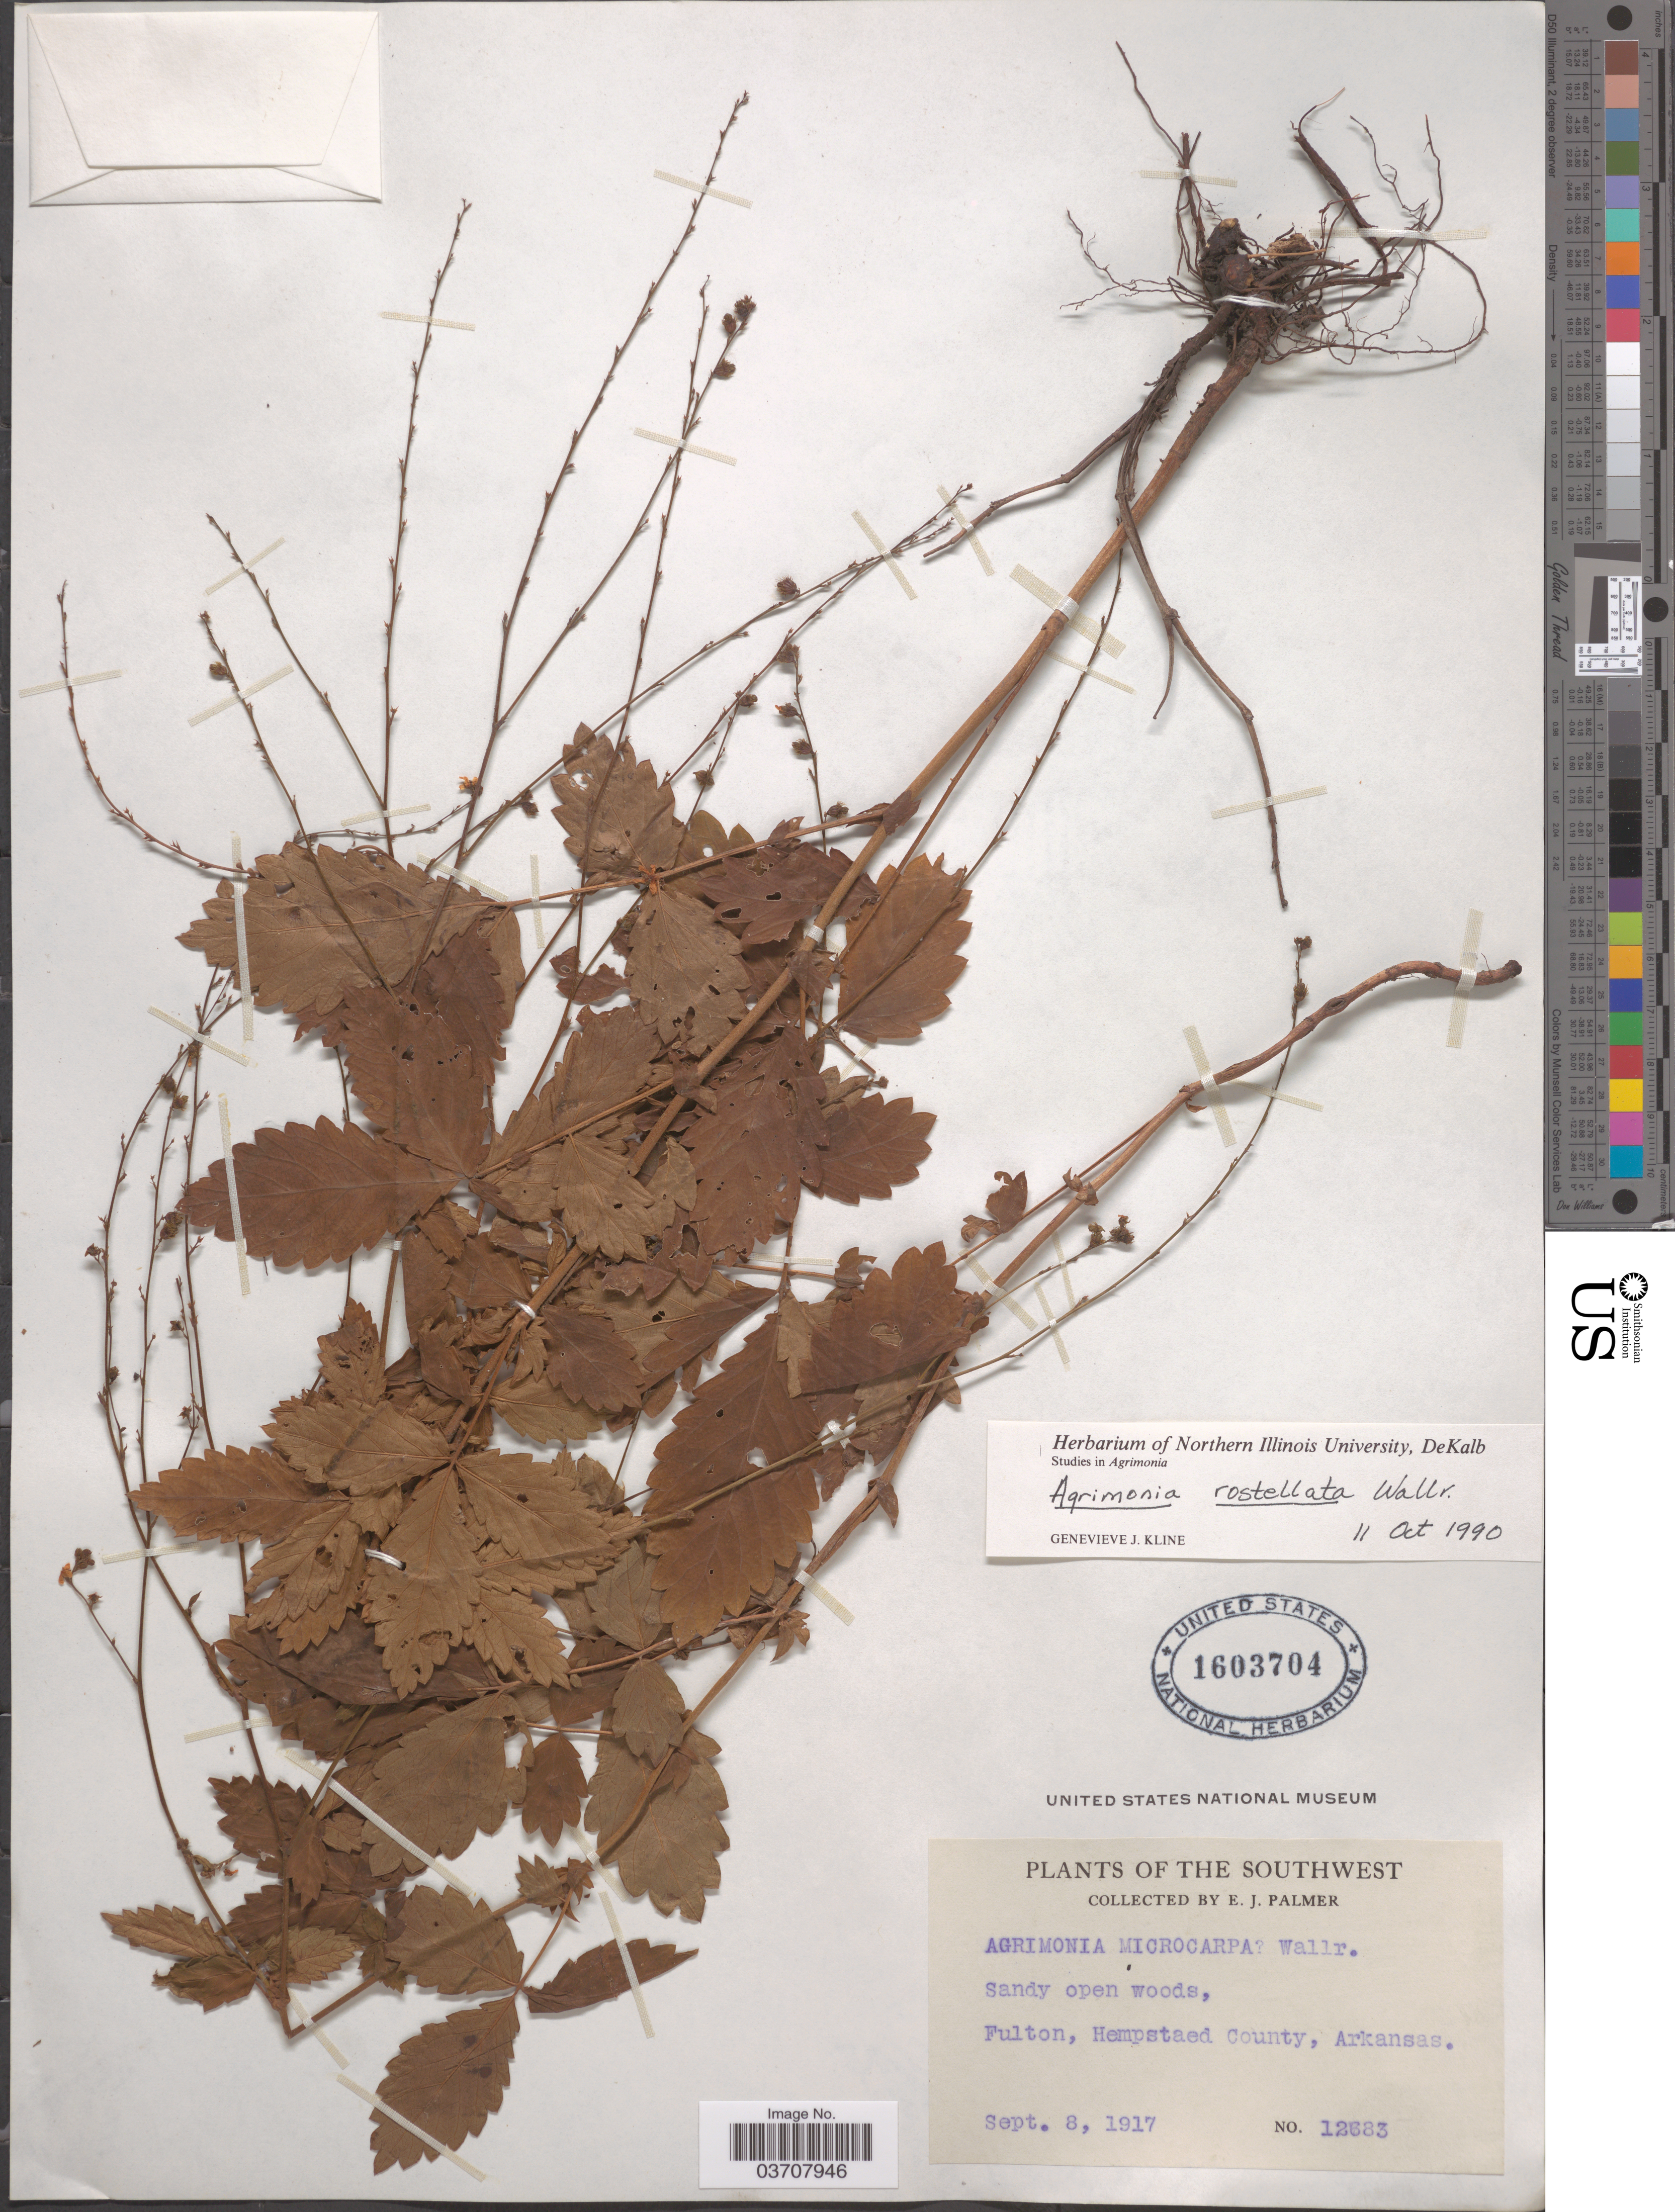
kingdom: Plantae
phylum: Tracheophyta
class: Magnoliopsida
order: Rosales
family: Rosaceae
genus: Agrimonia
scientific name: Agrimonia rostellata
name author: Wallr.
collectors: E. J. Palmer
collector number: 12683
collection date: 1917-09-08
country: United States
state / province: Arkansas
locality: The Southwest. Fulton, Hempstaed County.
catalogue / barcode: US 1603704